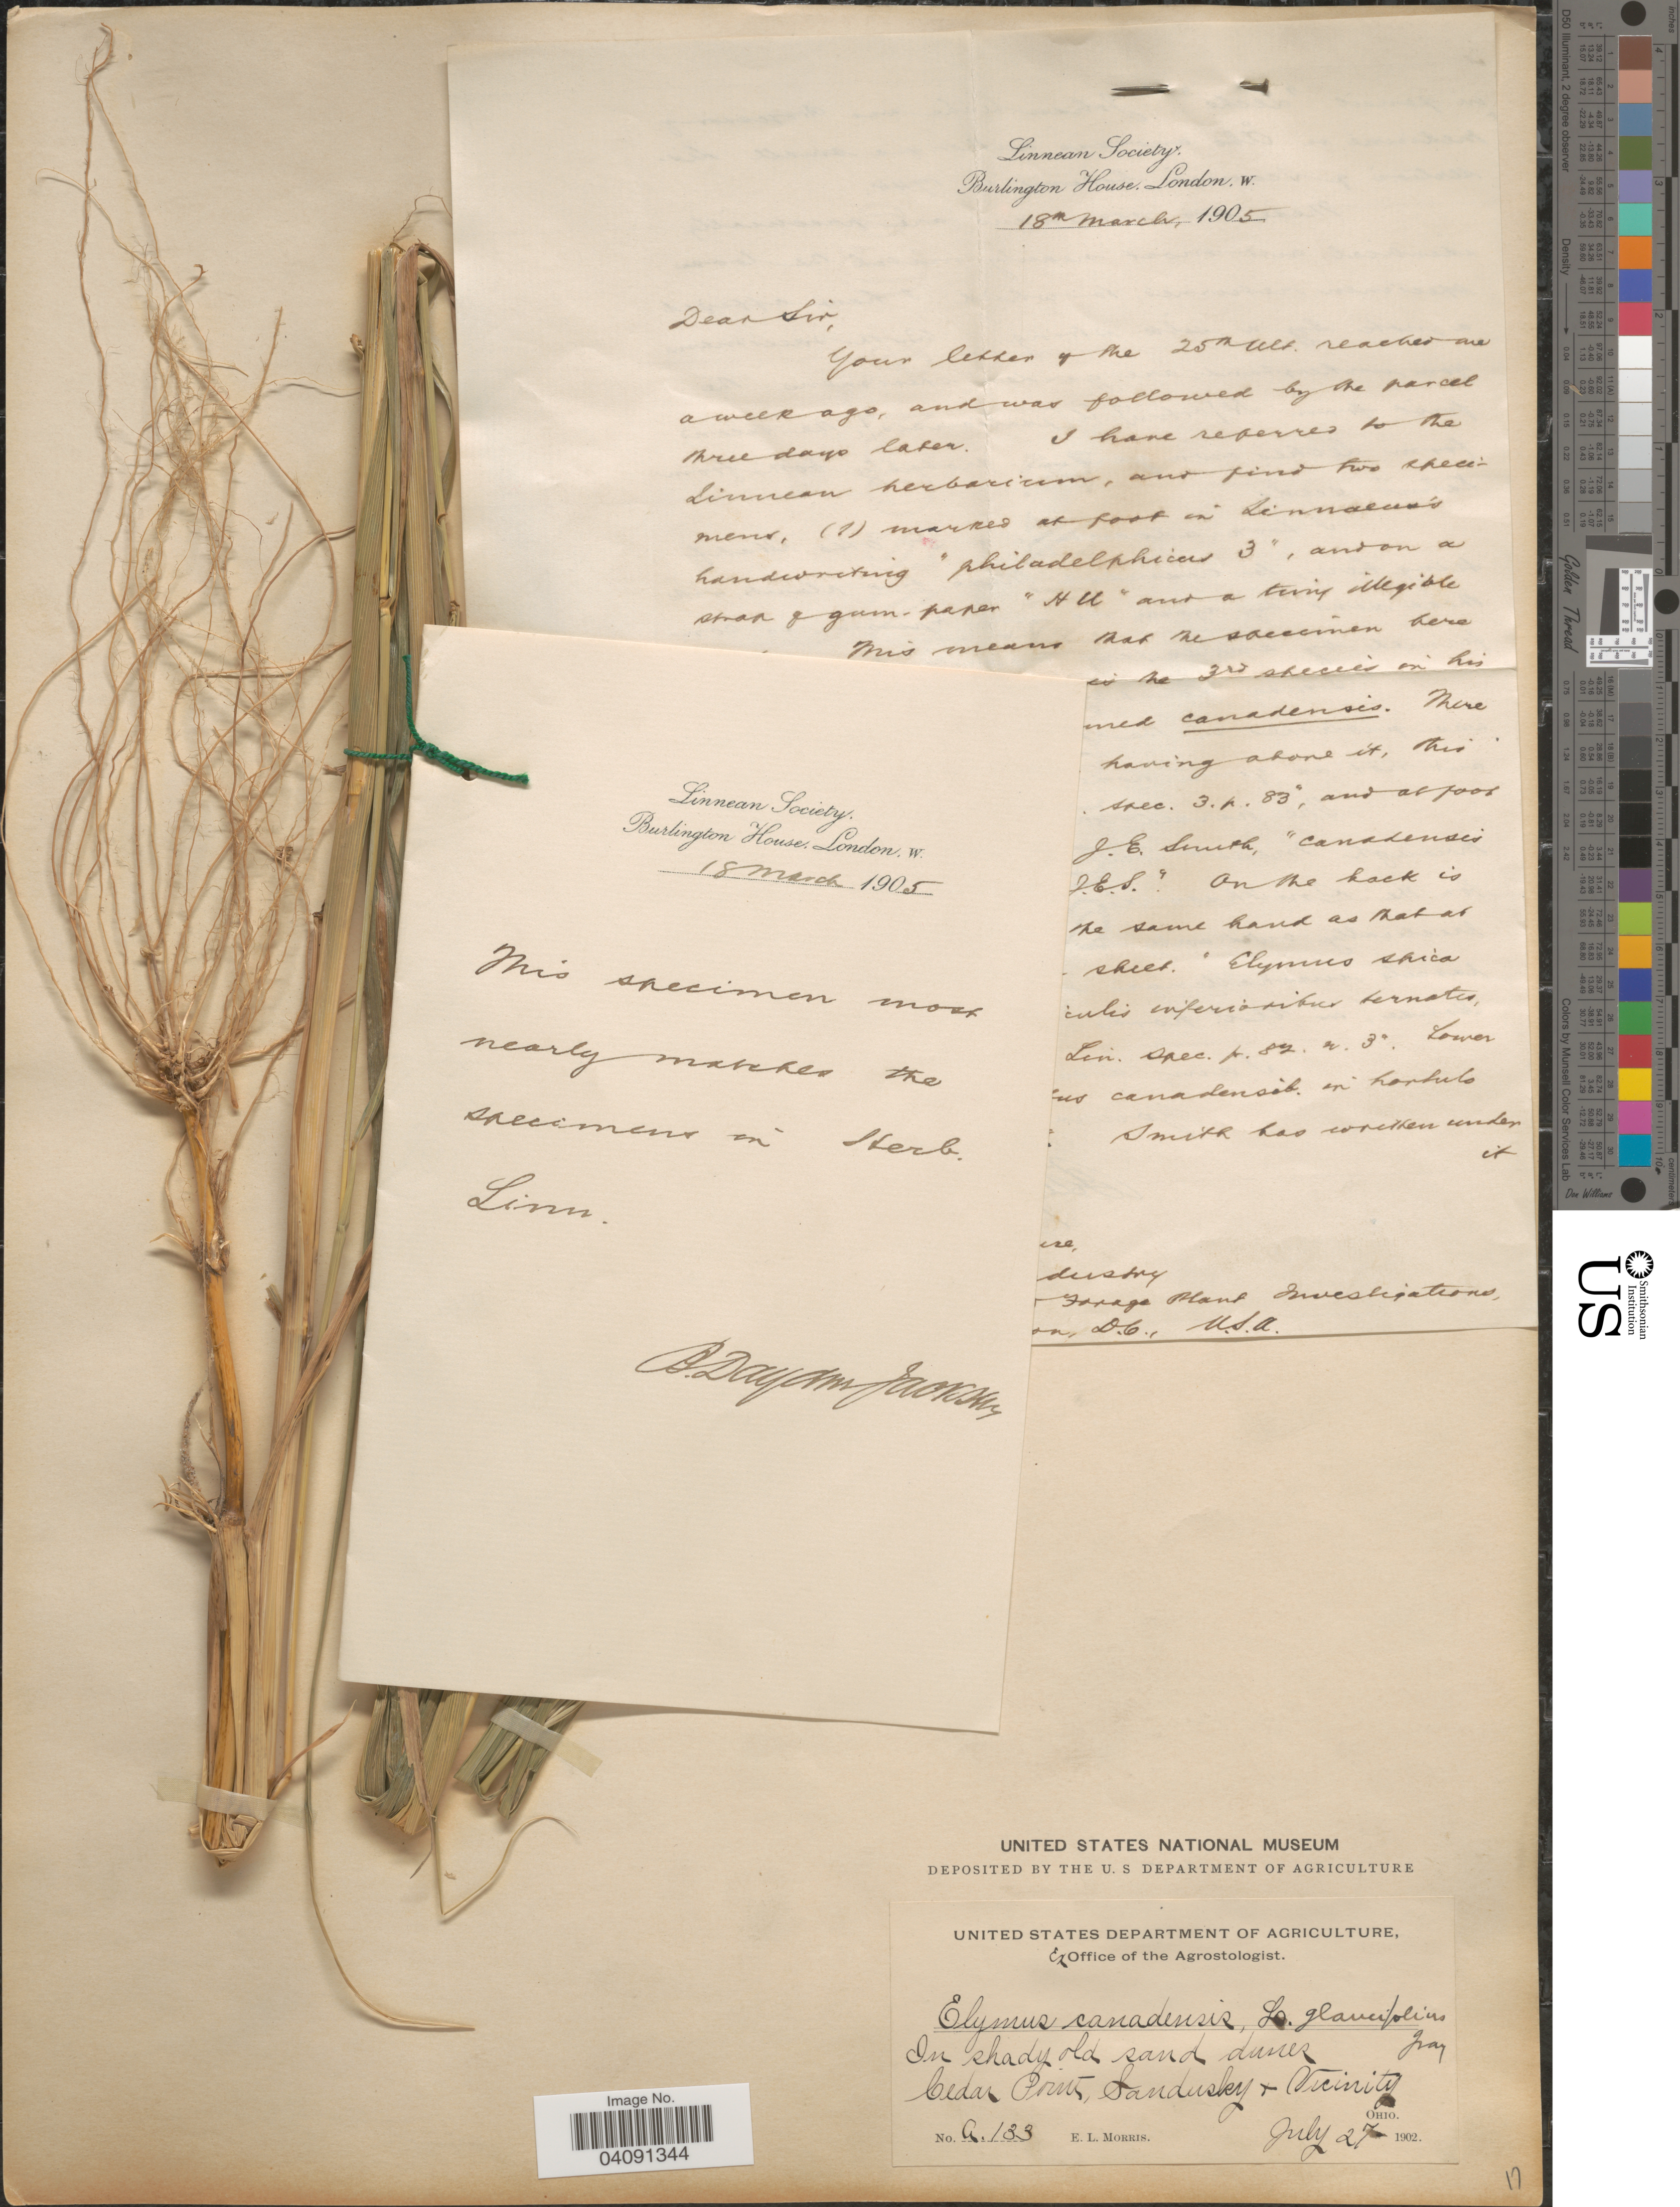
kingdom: Plantae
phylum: Tracheophyta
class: Liliopsida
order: Poales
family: Poaceae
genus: Elymus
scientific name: Elymus canadensis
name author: L.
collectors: E. Morris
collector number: A133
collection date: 1902-07-27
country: United States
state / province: Ohio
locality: Cedar Point, Sandusky & Vicinity.